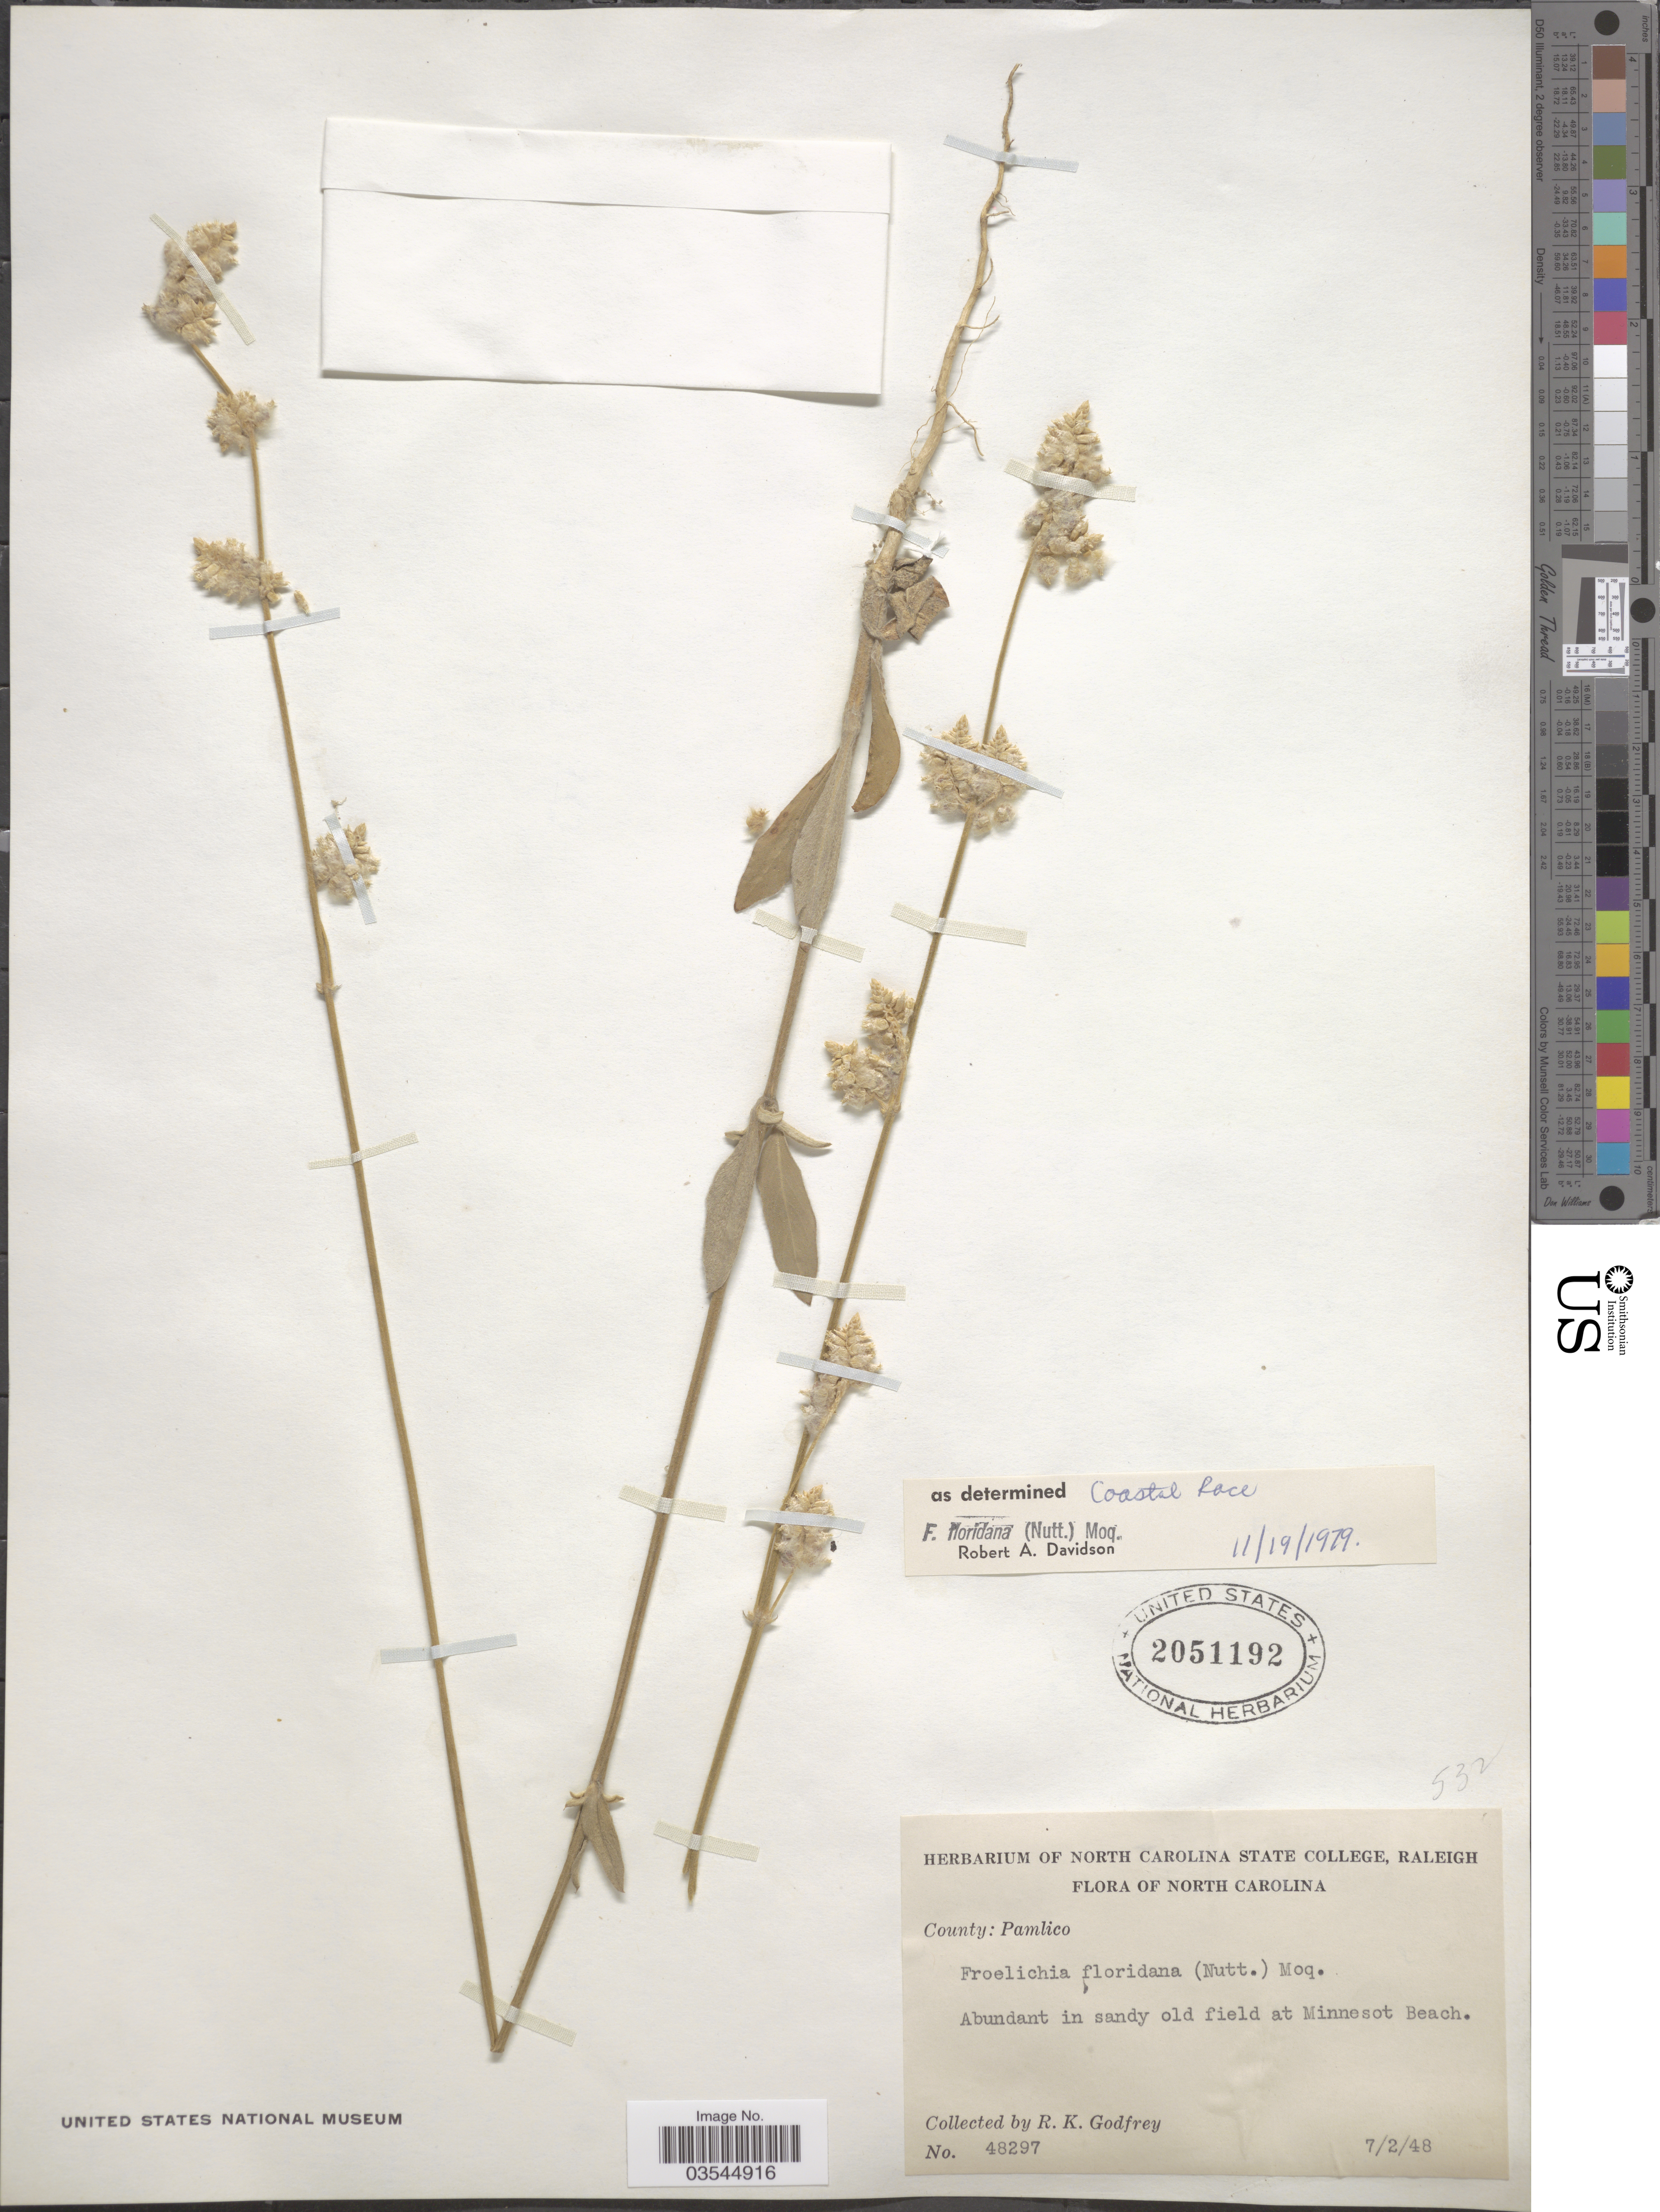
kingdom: Plantae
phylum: Tracheophyta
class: Magnoliopsida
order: Caryophyllales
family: Amaranthaceae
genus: Froelichia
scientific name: Froelichia floridana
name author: (Nutt.) Moq.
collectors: R. K. Godfrey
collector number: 48297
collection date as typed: Transcribed d/m/y: 2/7/48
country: United States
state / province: North Carolina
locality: County: Pamlico. At Minnesot Beach.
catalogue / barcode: US 2051192